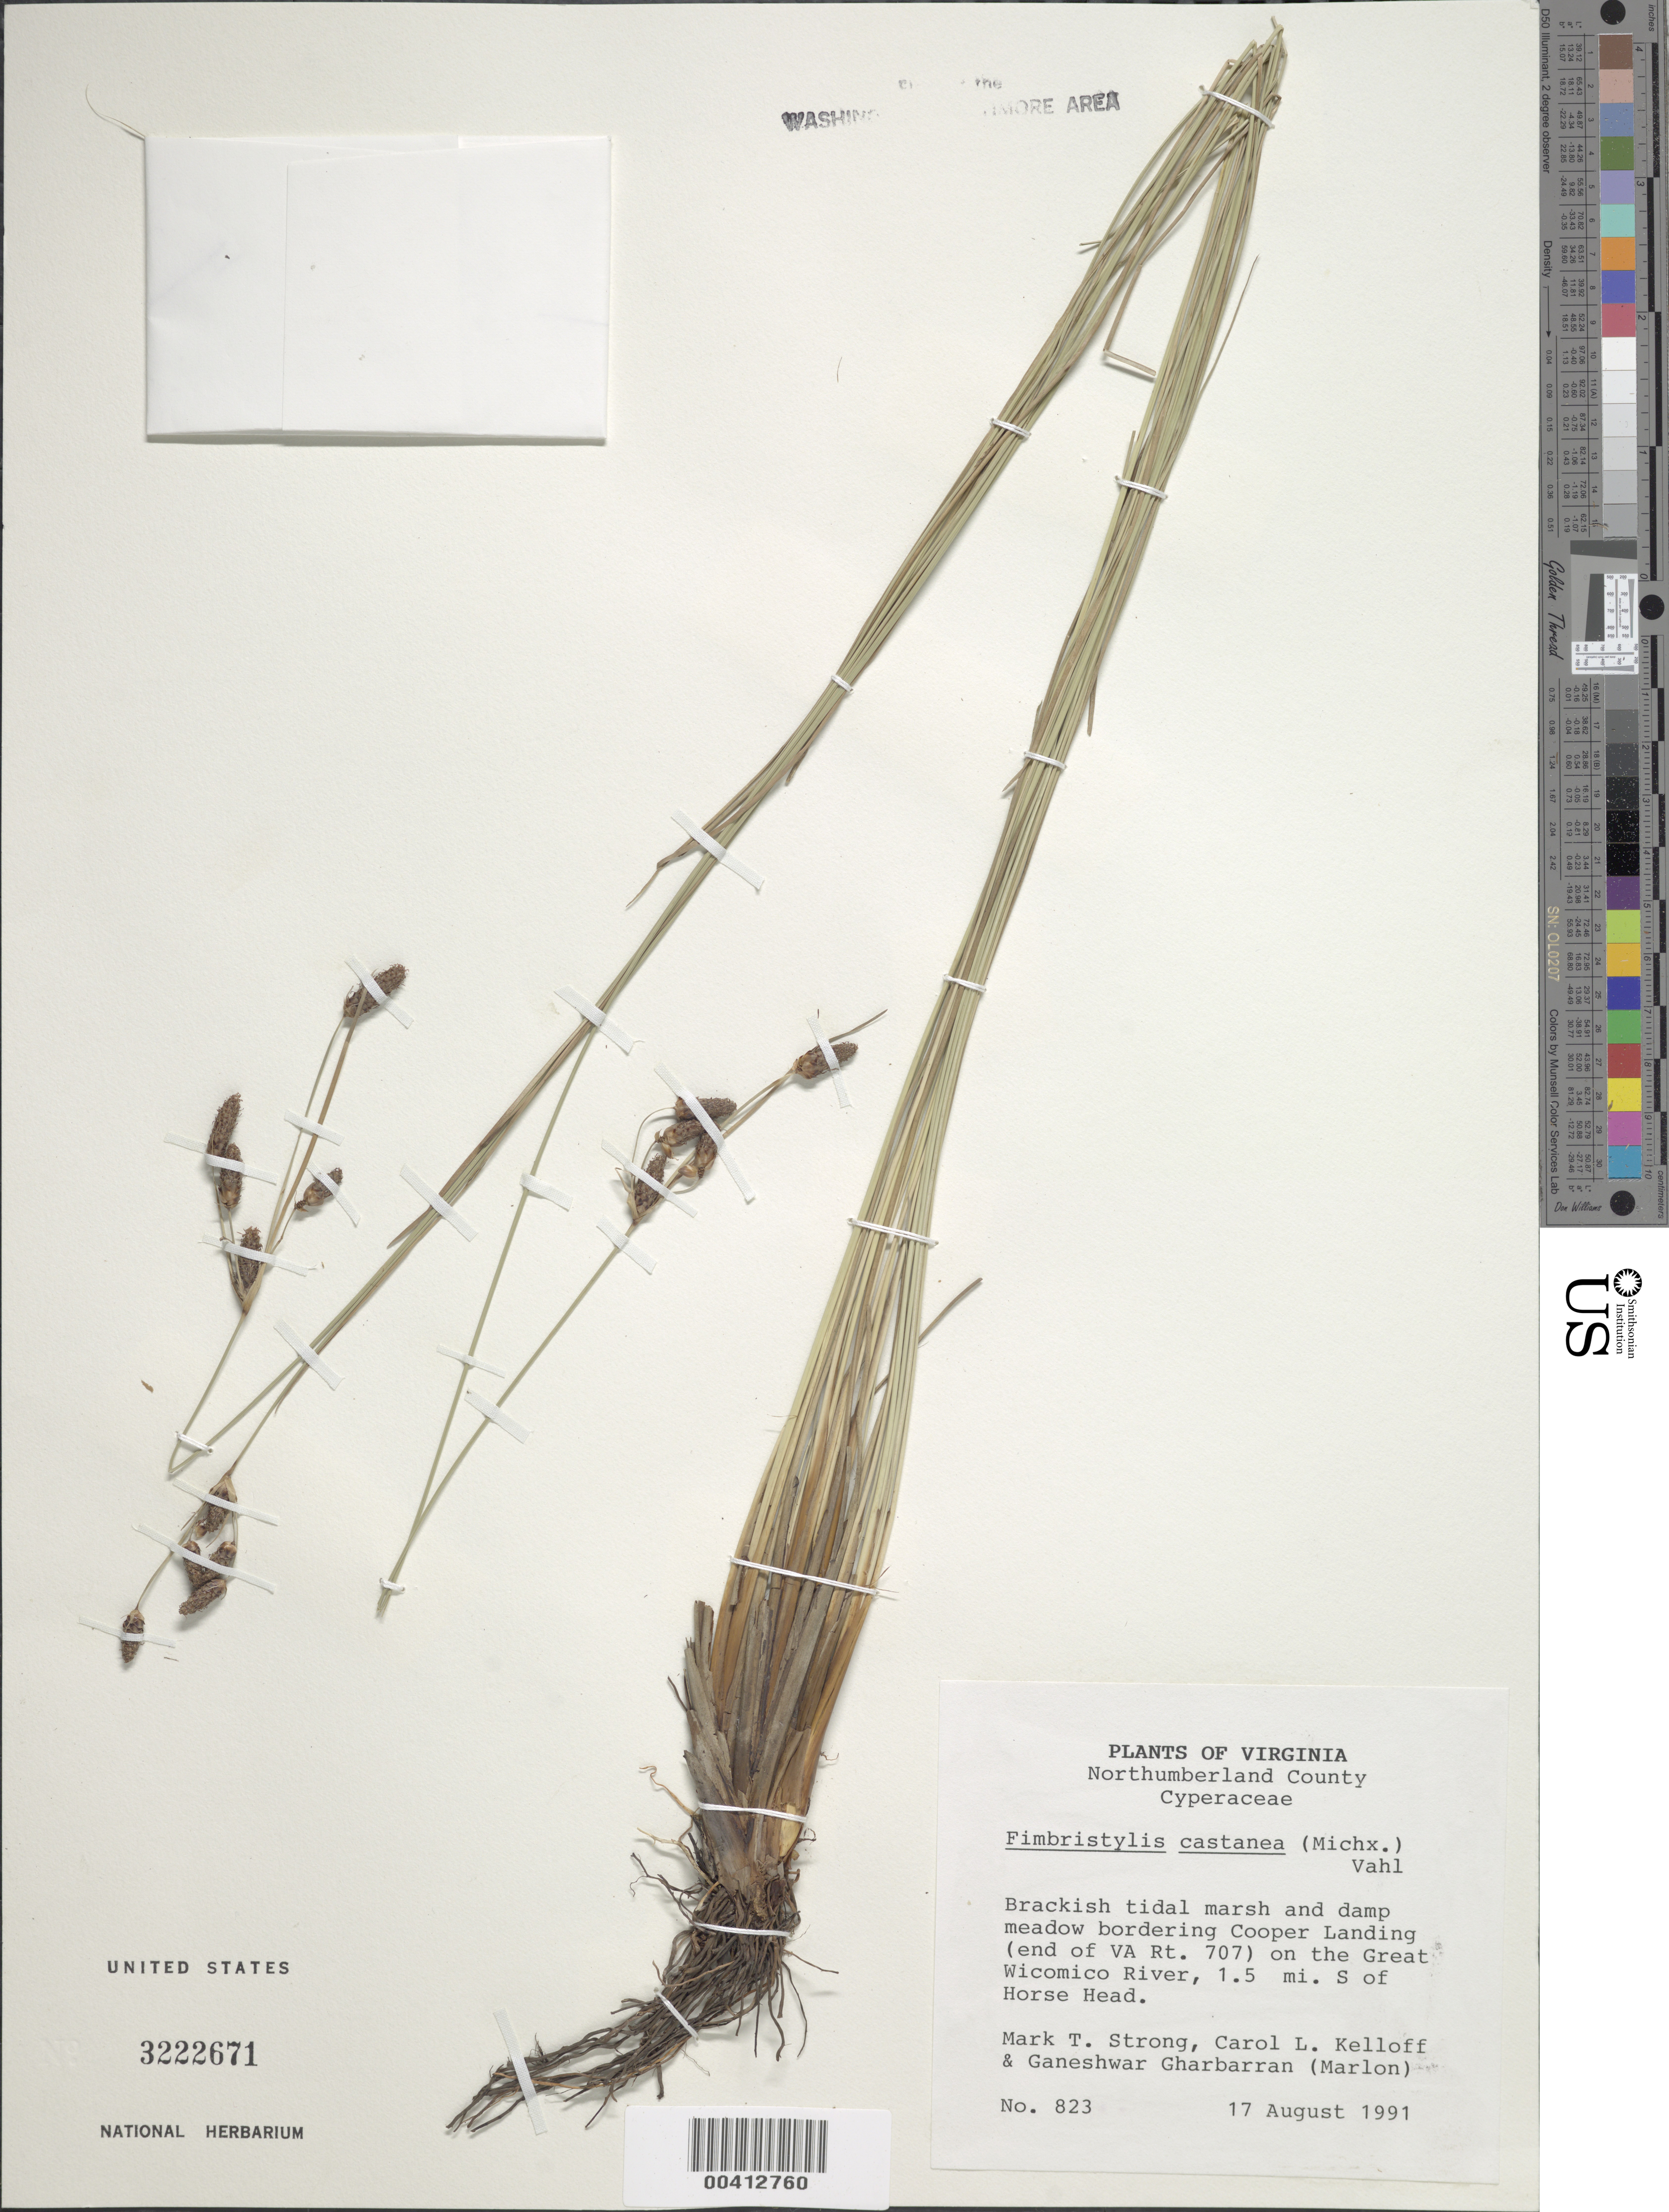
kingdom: Plantae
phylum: Tracheophyta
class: Liliopsida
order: Poales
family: Cyperaceae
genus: Fimbristylis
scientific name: Fimbristylis castanea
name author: (Michx.) Vahl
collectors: M. T. Strong, C. L. Kelloff & G. Gharbarran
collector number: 823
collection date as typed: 17 Aug 1991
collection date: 1991-08-17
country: United States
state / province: Virginia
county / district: Northumberland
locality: S of Horse Head, Cooper Landing, end of VA Rt. 707, on the great Wicomico River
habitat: Brackish tidal marsh and damp meadow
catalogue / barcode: US 3222671